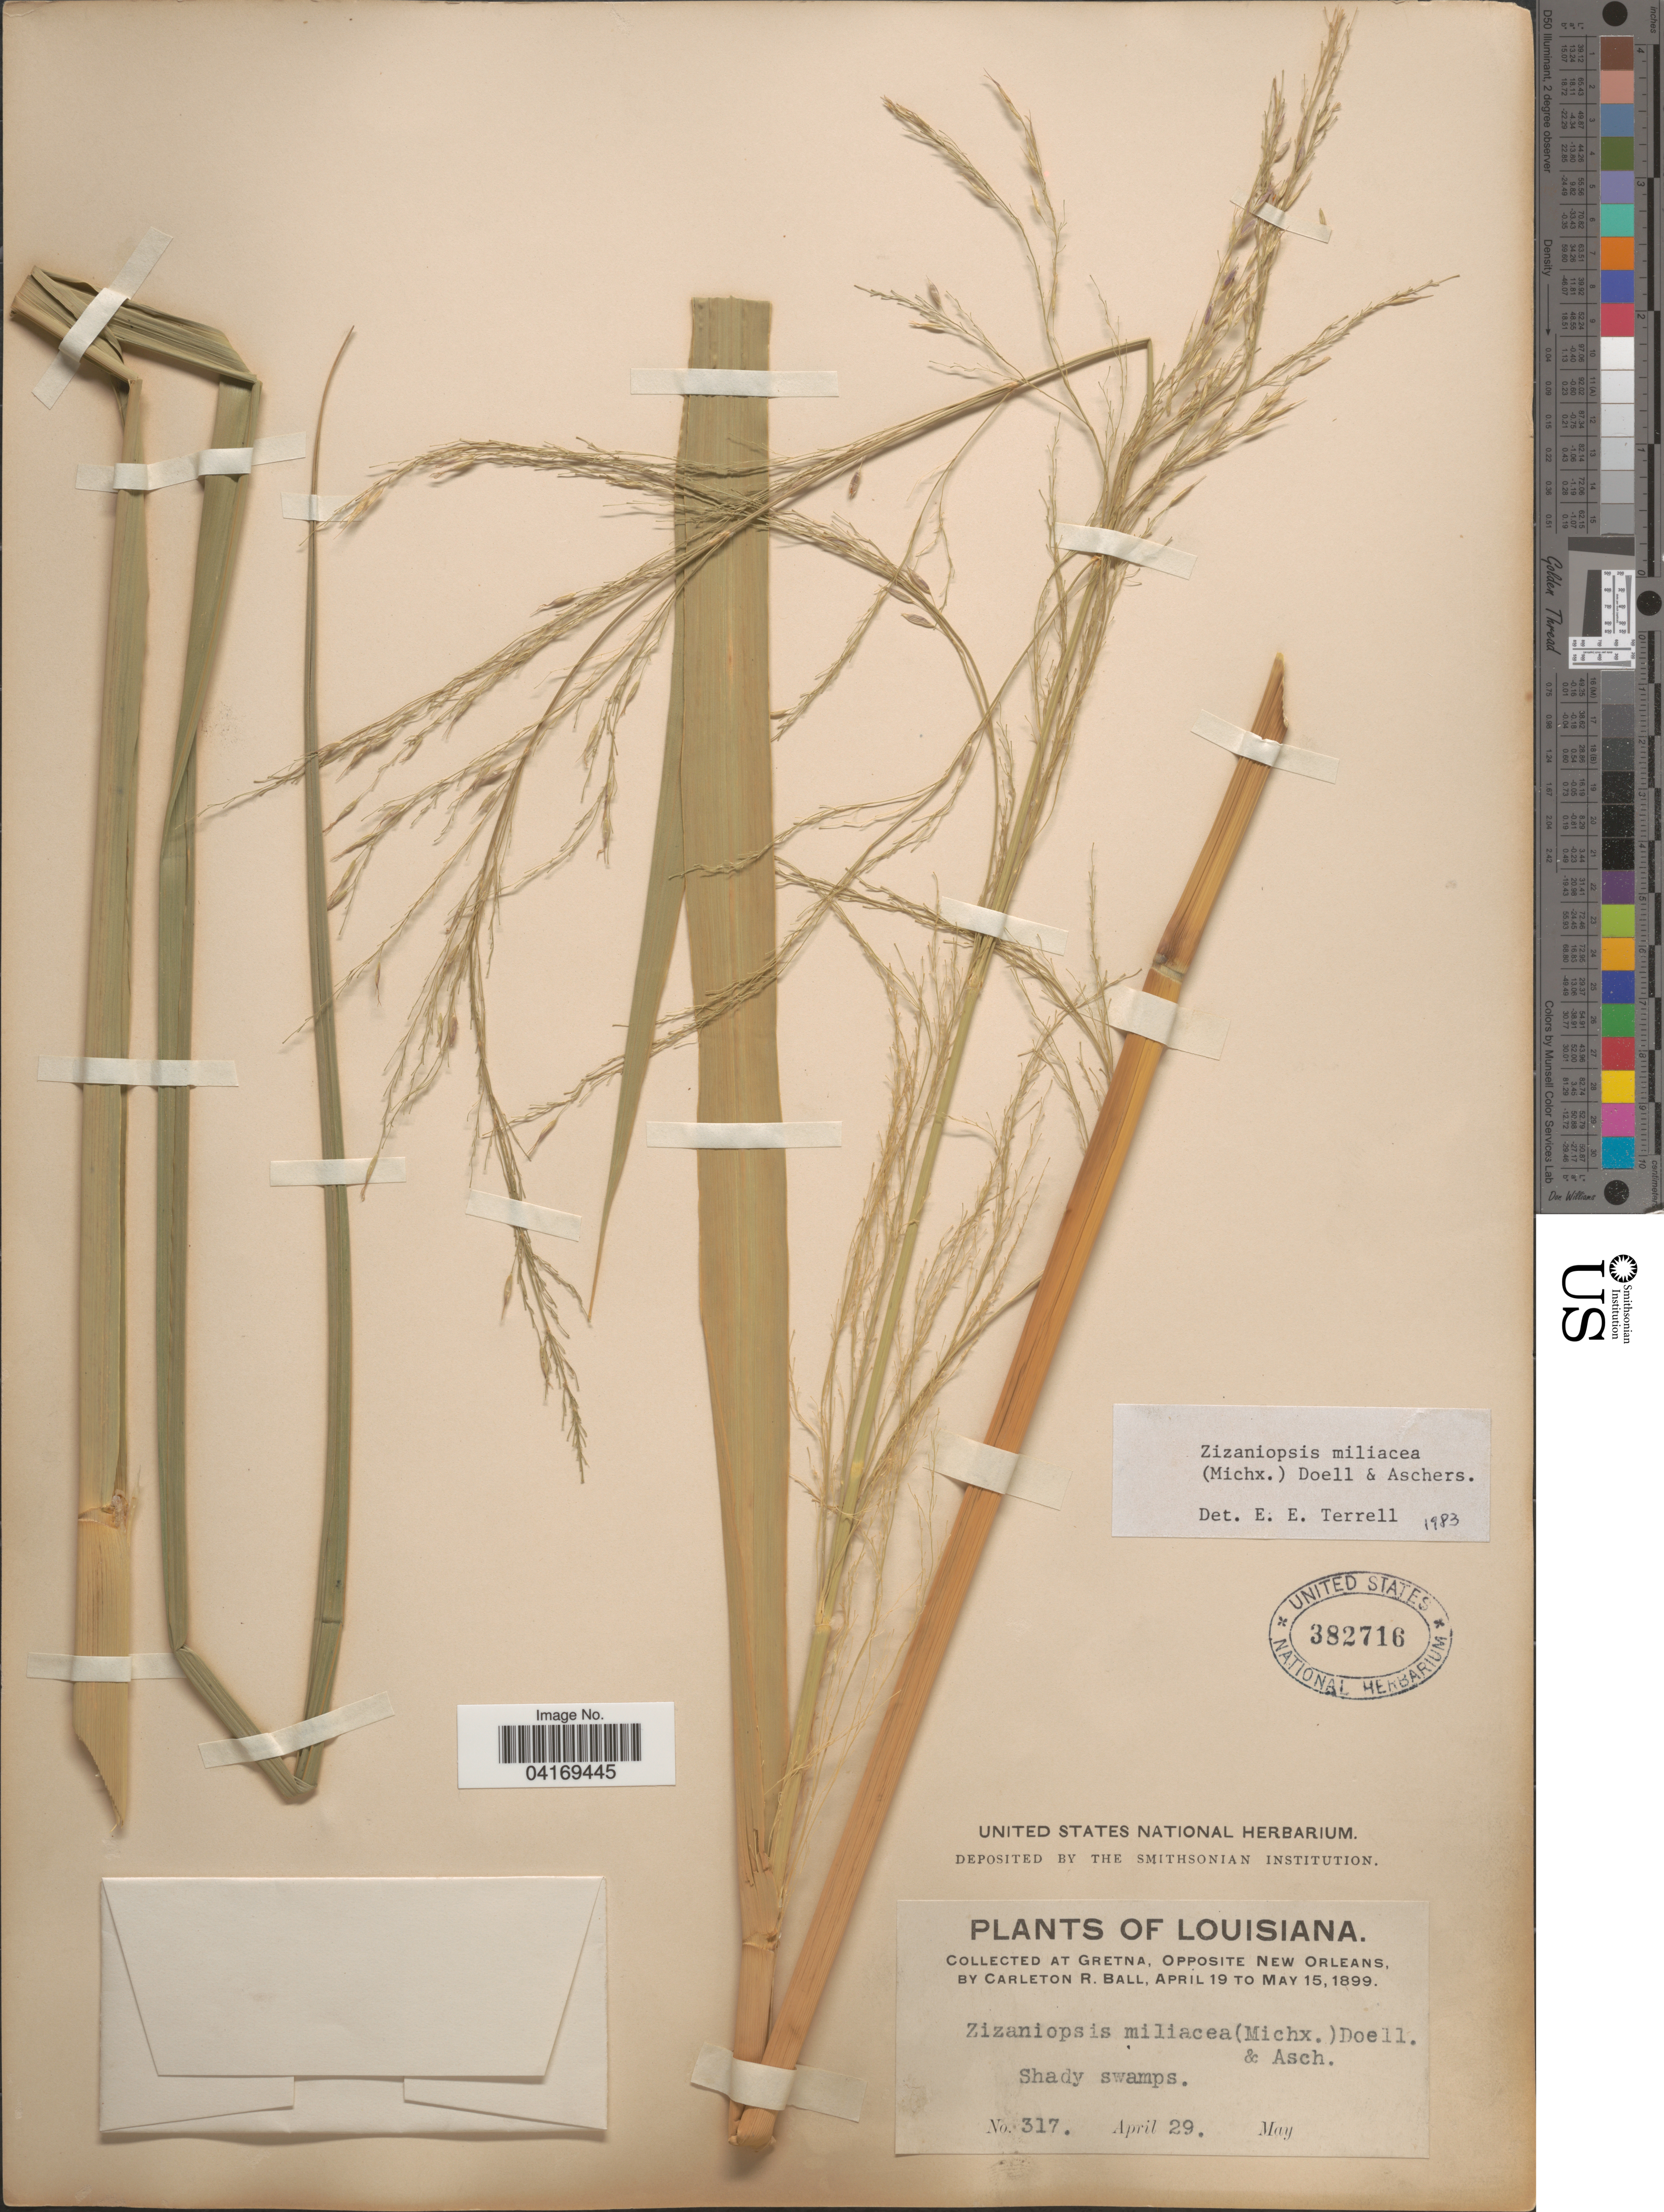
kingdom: Plantae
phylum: Tracheophyta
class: Liliopsida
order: Poales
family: Poaceae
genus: Zizaniopsis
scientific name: Zizaniopsis miliacea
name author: (Michx.) Döll & Asch.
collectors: C. R. Ball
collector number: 317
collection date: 1899-04-29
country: United States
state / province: Louisiana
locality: At Gretna, Opposite New Orleans.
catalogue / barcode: US 382716